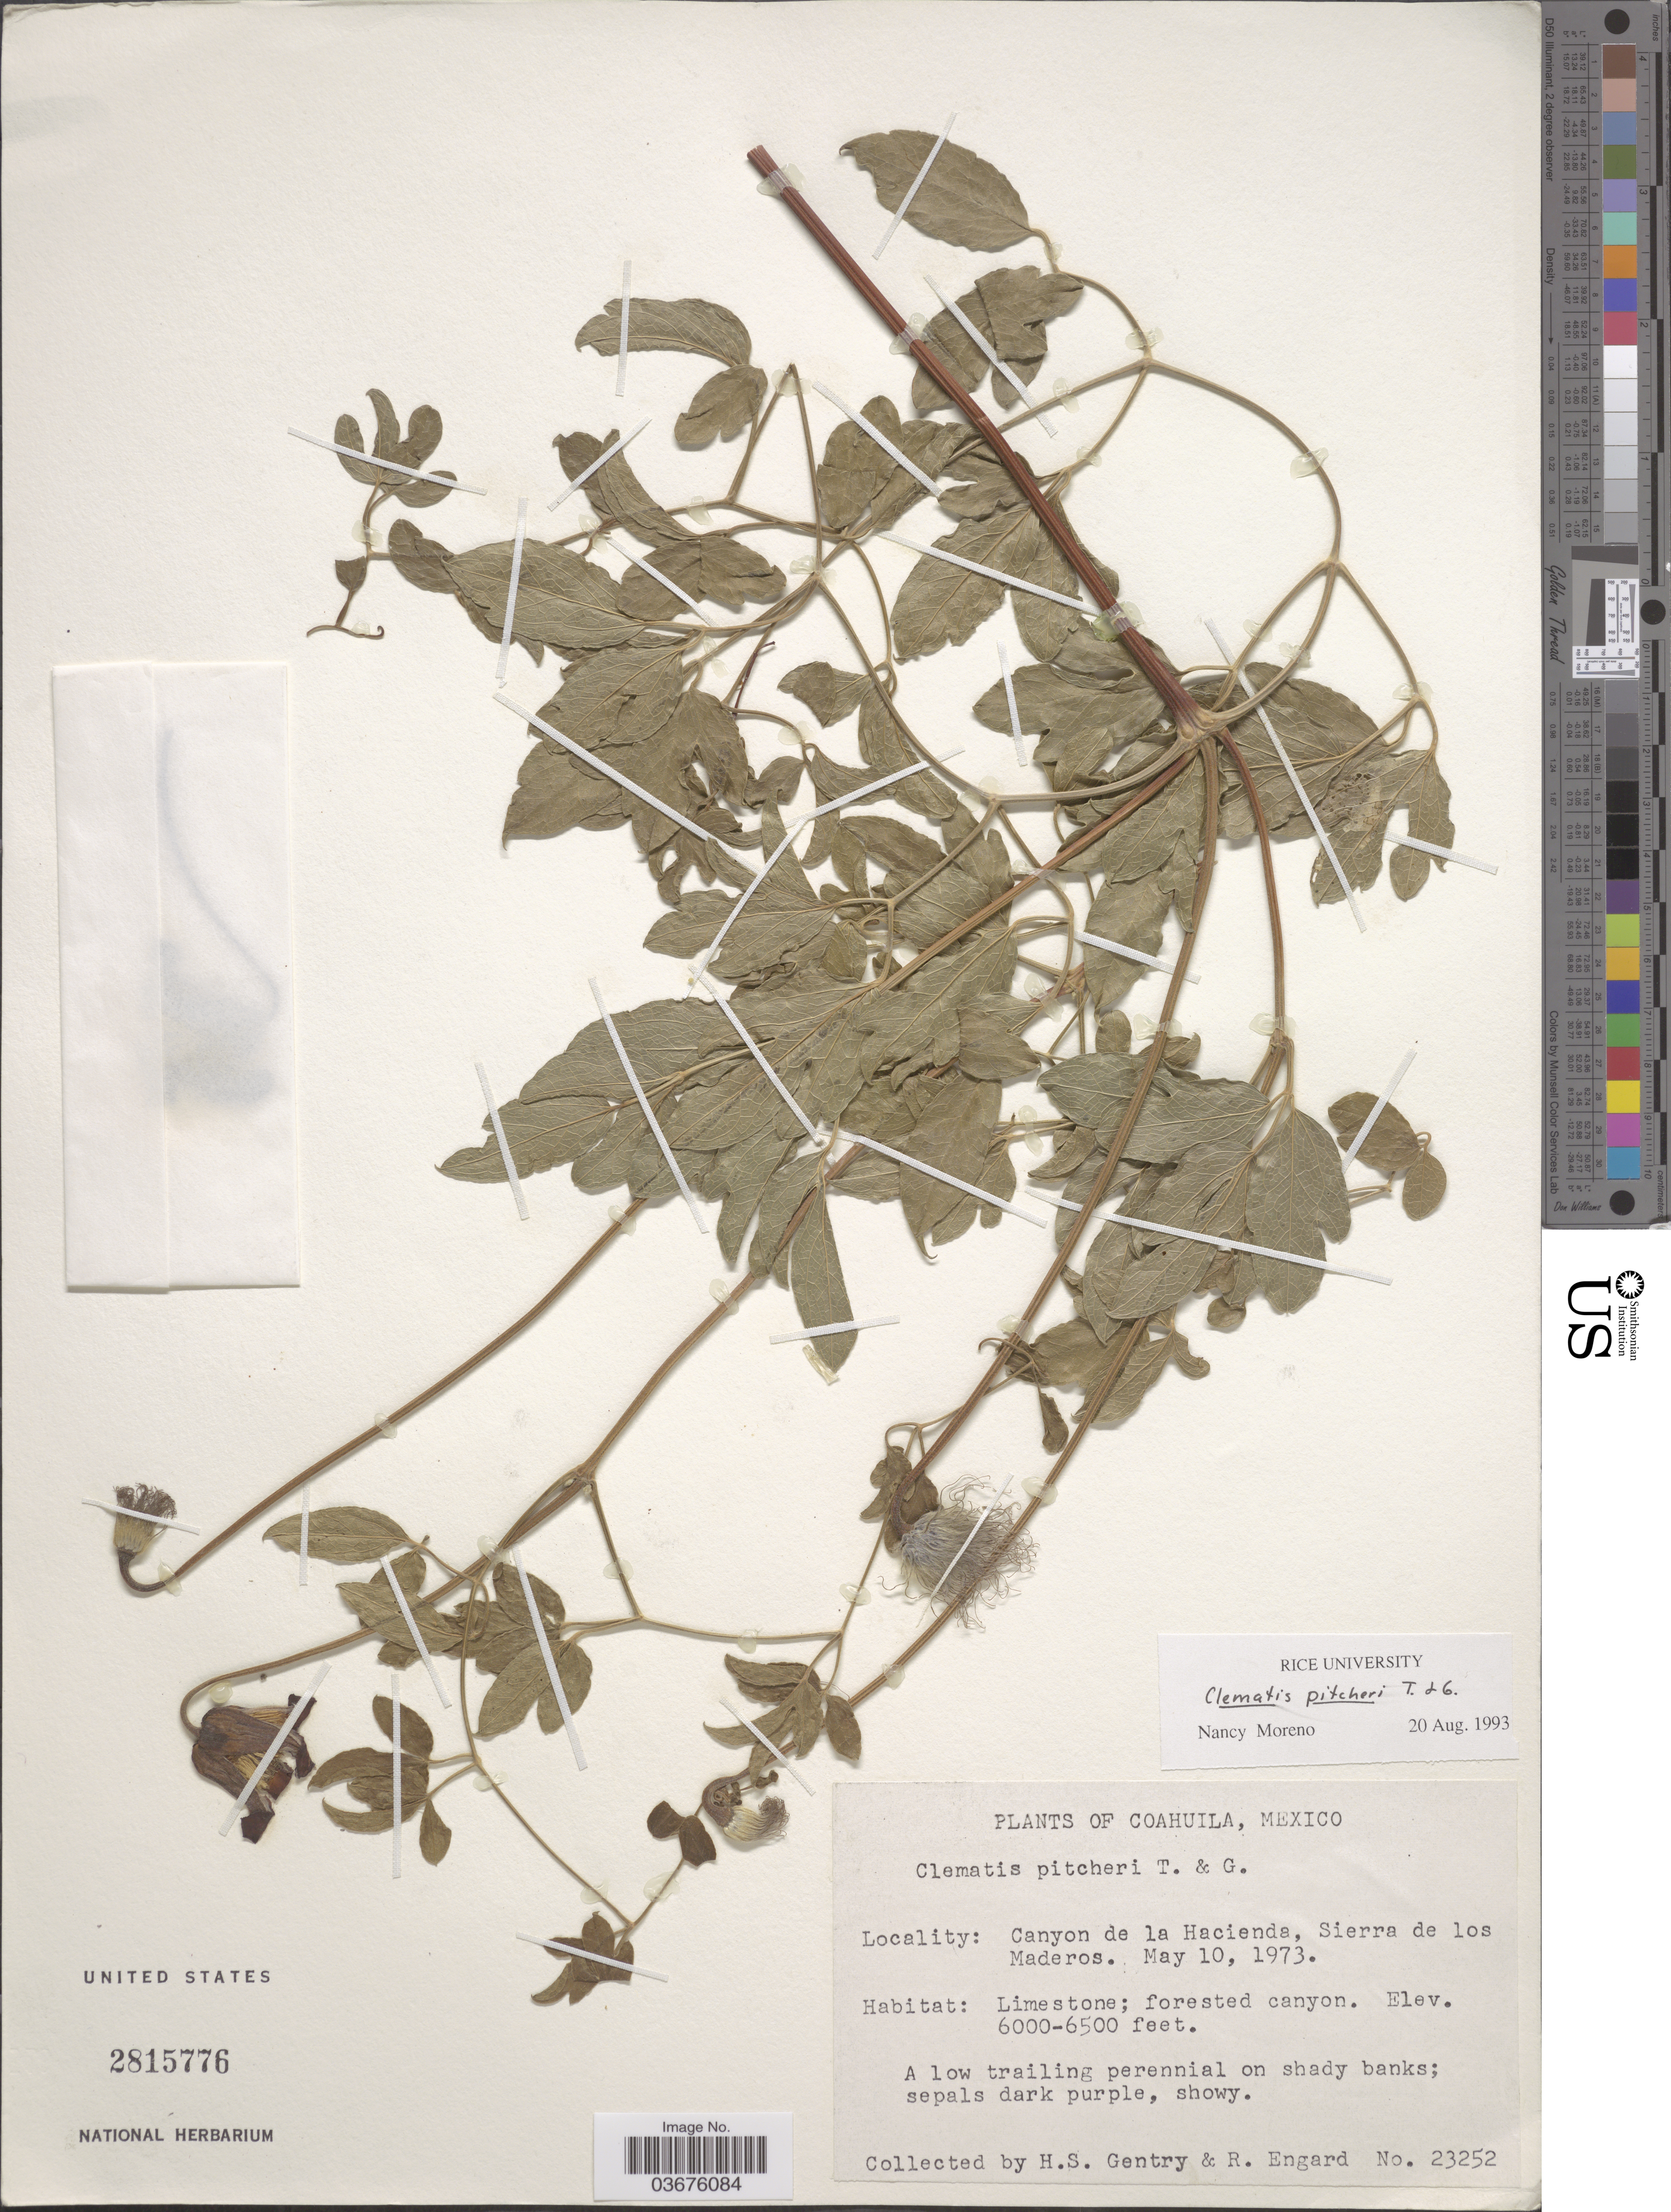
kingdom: Plantae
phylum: Tracheophyta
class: Magnoliopsida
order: Ranunculales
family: Ranunculaceae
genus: Clematis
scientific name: Clematis pitcheri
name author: Torr. & A. Gray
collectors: H. S. Gentry & R. Engard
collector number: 23252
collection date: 1973-05-10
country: Mexico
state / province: Coahuila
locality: Canyon de la Hacienda, Sierra de los Maderos.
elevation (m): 1829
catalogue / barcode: US 2815776